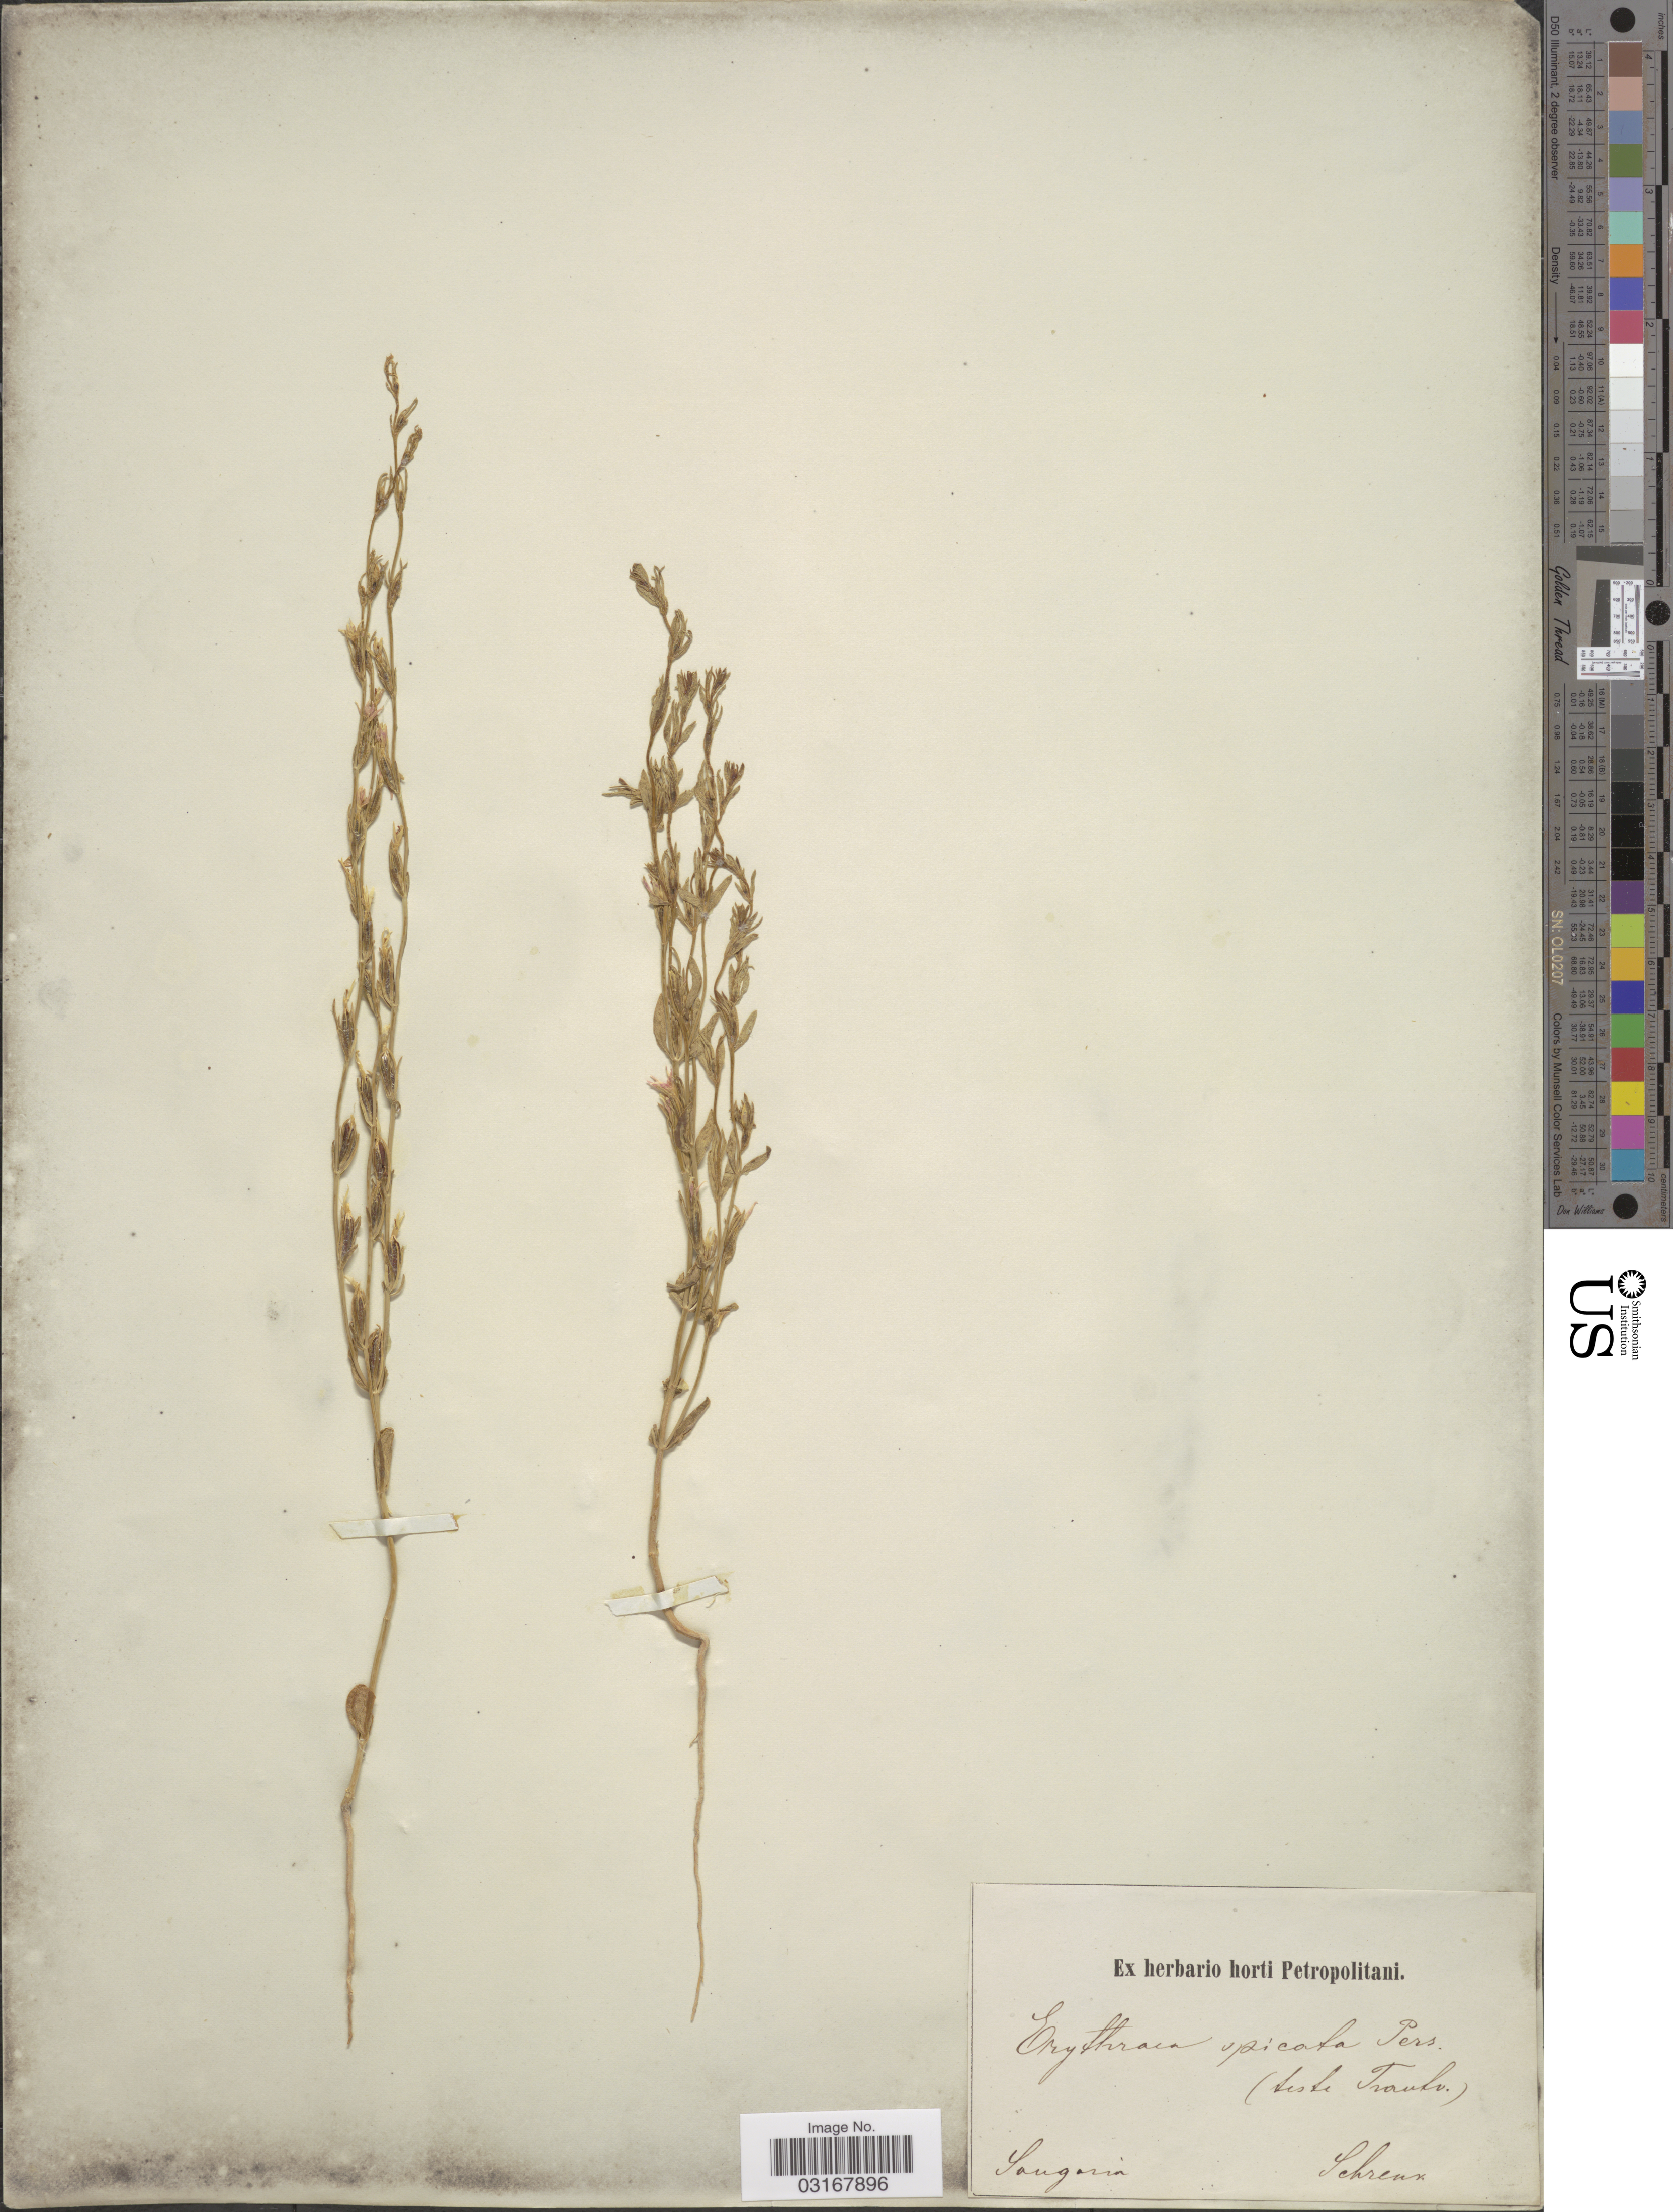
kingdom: Plantae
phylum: Tracheophyta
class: Magnoliopsida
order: Gentianales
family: Gentianaceae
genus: Centaurium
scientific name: Centaurium spicatum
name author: (L.) Fritsch ex Janch.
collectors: A.G. Schrenk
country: Kazakhstan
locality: Songoria.